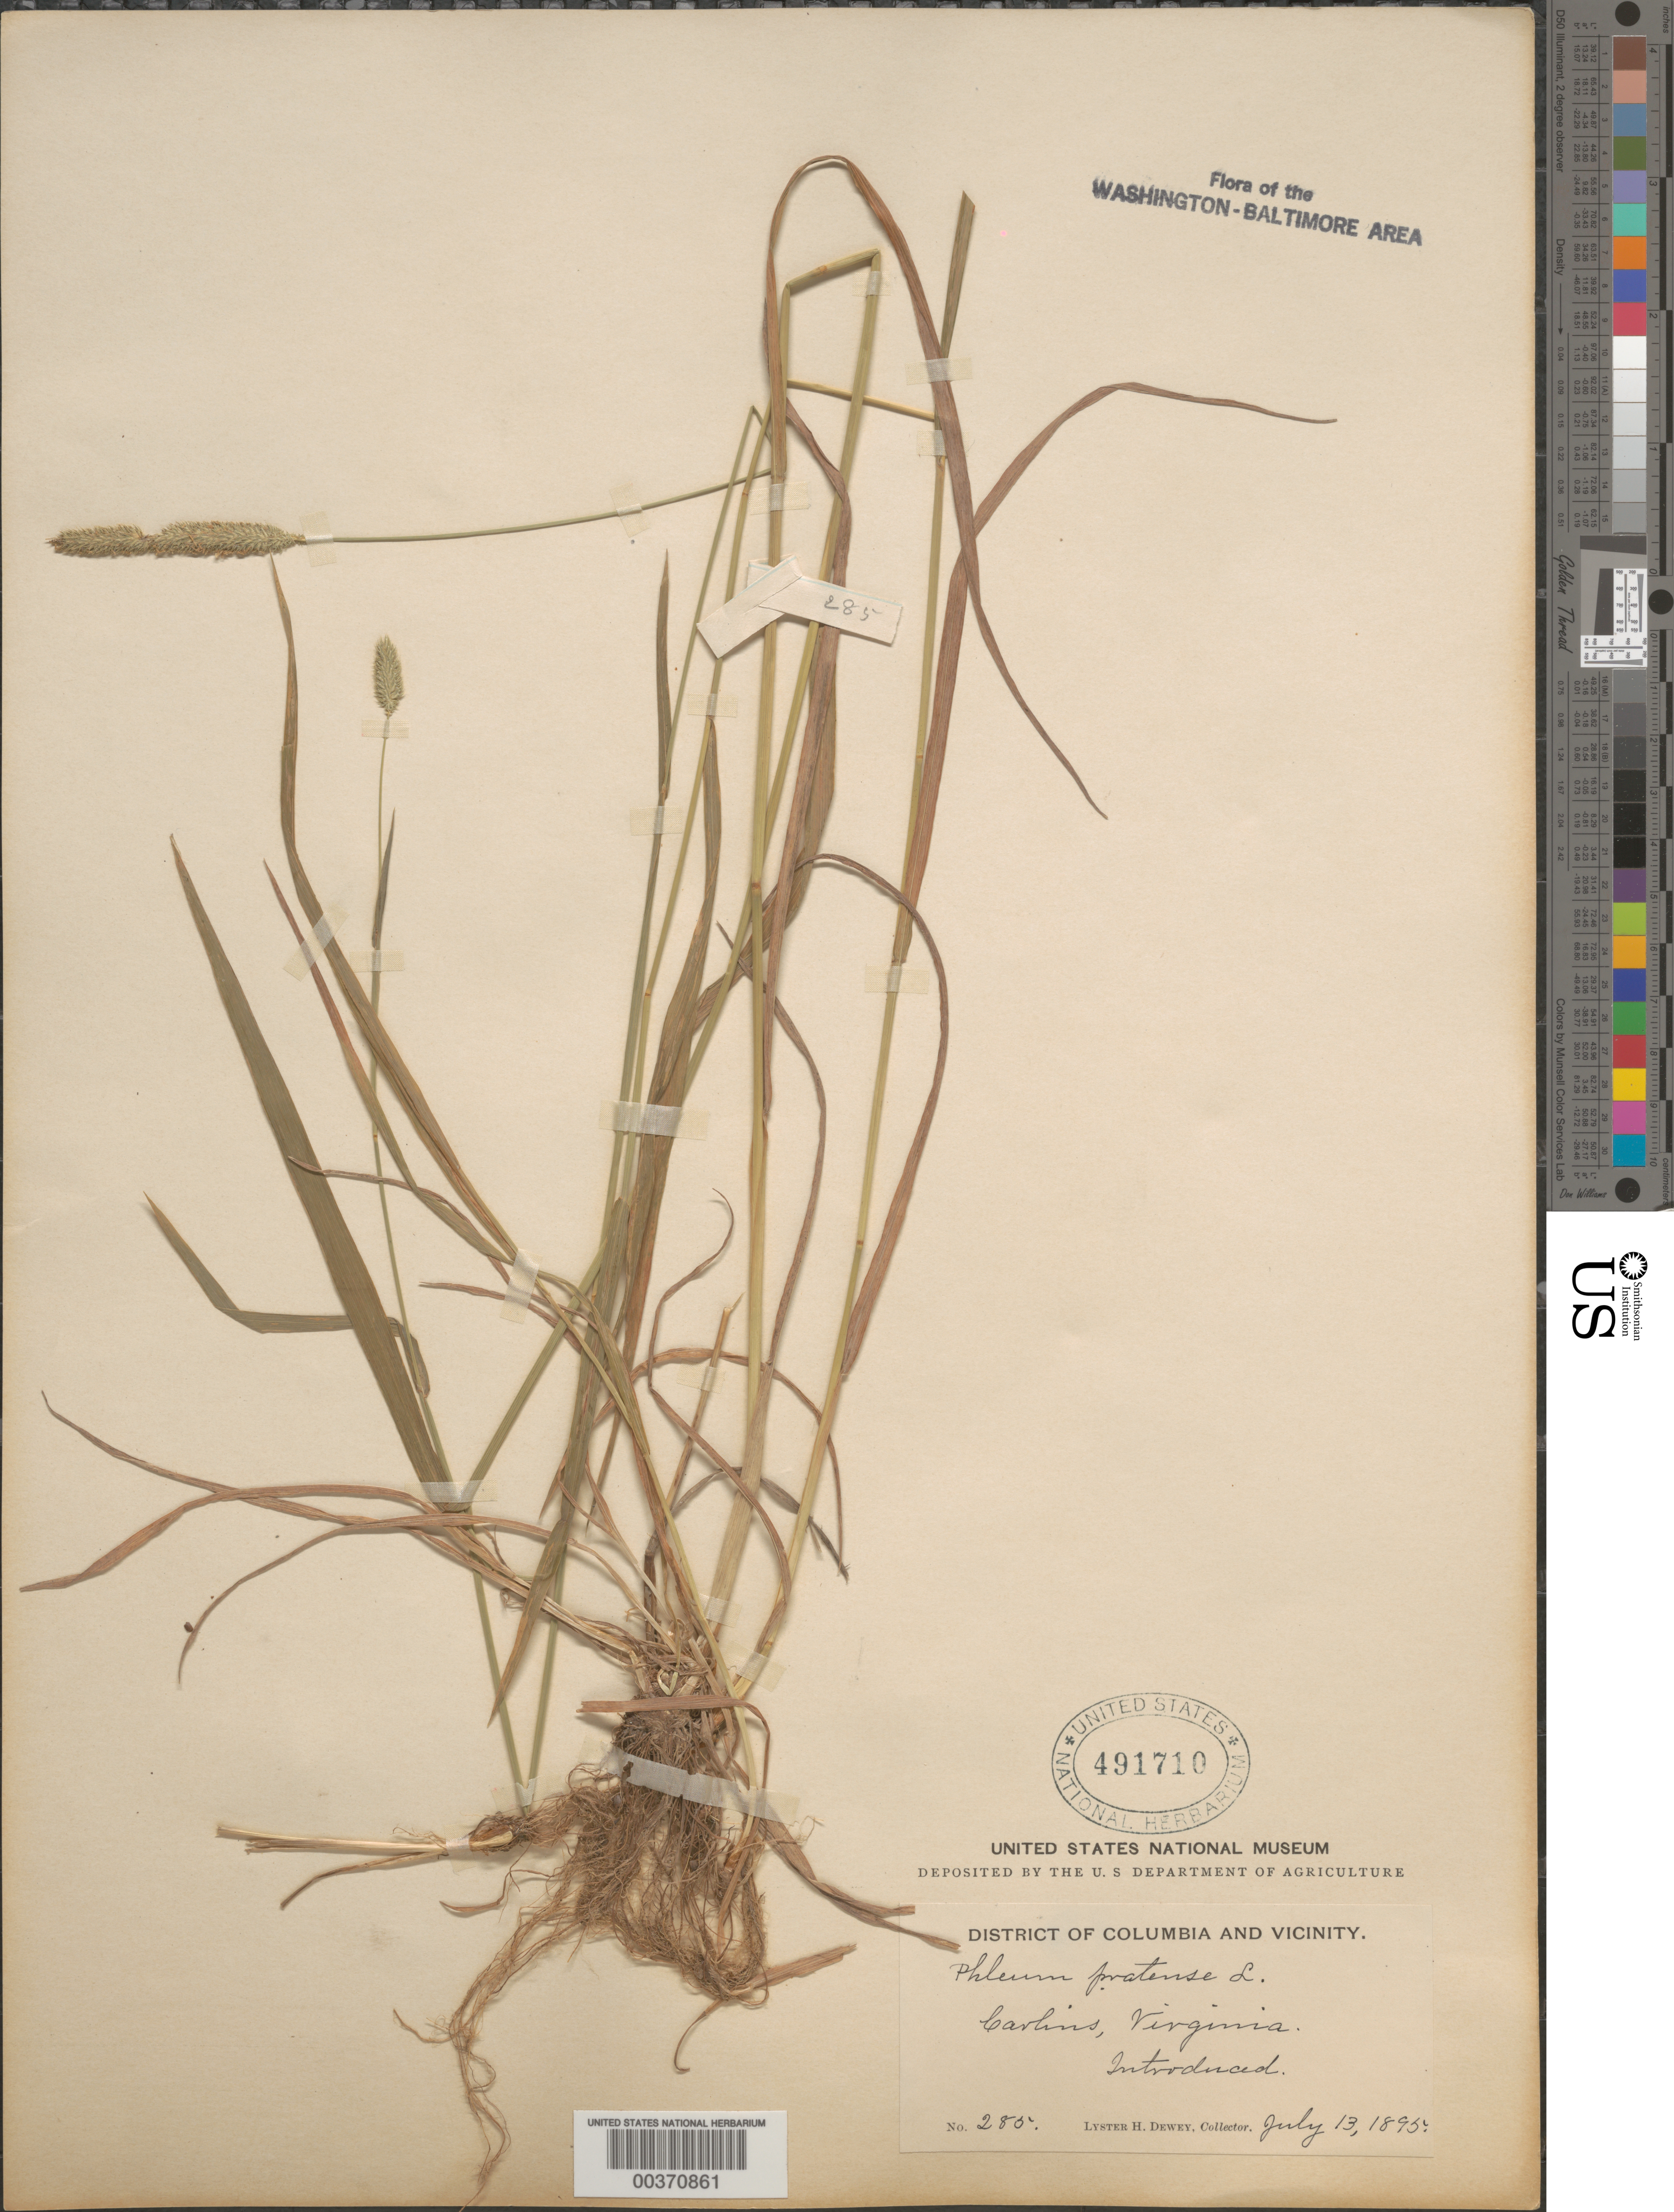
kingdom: Plantae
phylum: Tracheophyta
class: Liliopsida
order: Poales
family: Poaceae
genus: Phleum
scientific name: Phleum pratense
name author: L.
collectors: L. H. Dewey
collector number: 285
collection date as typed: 13 Jul 1895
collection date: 1895-07-13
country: United States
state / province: Virginia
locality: Carlins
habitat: Introduced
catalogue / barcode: US 491710